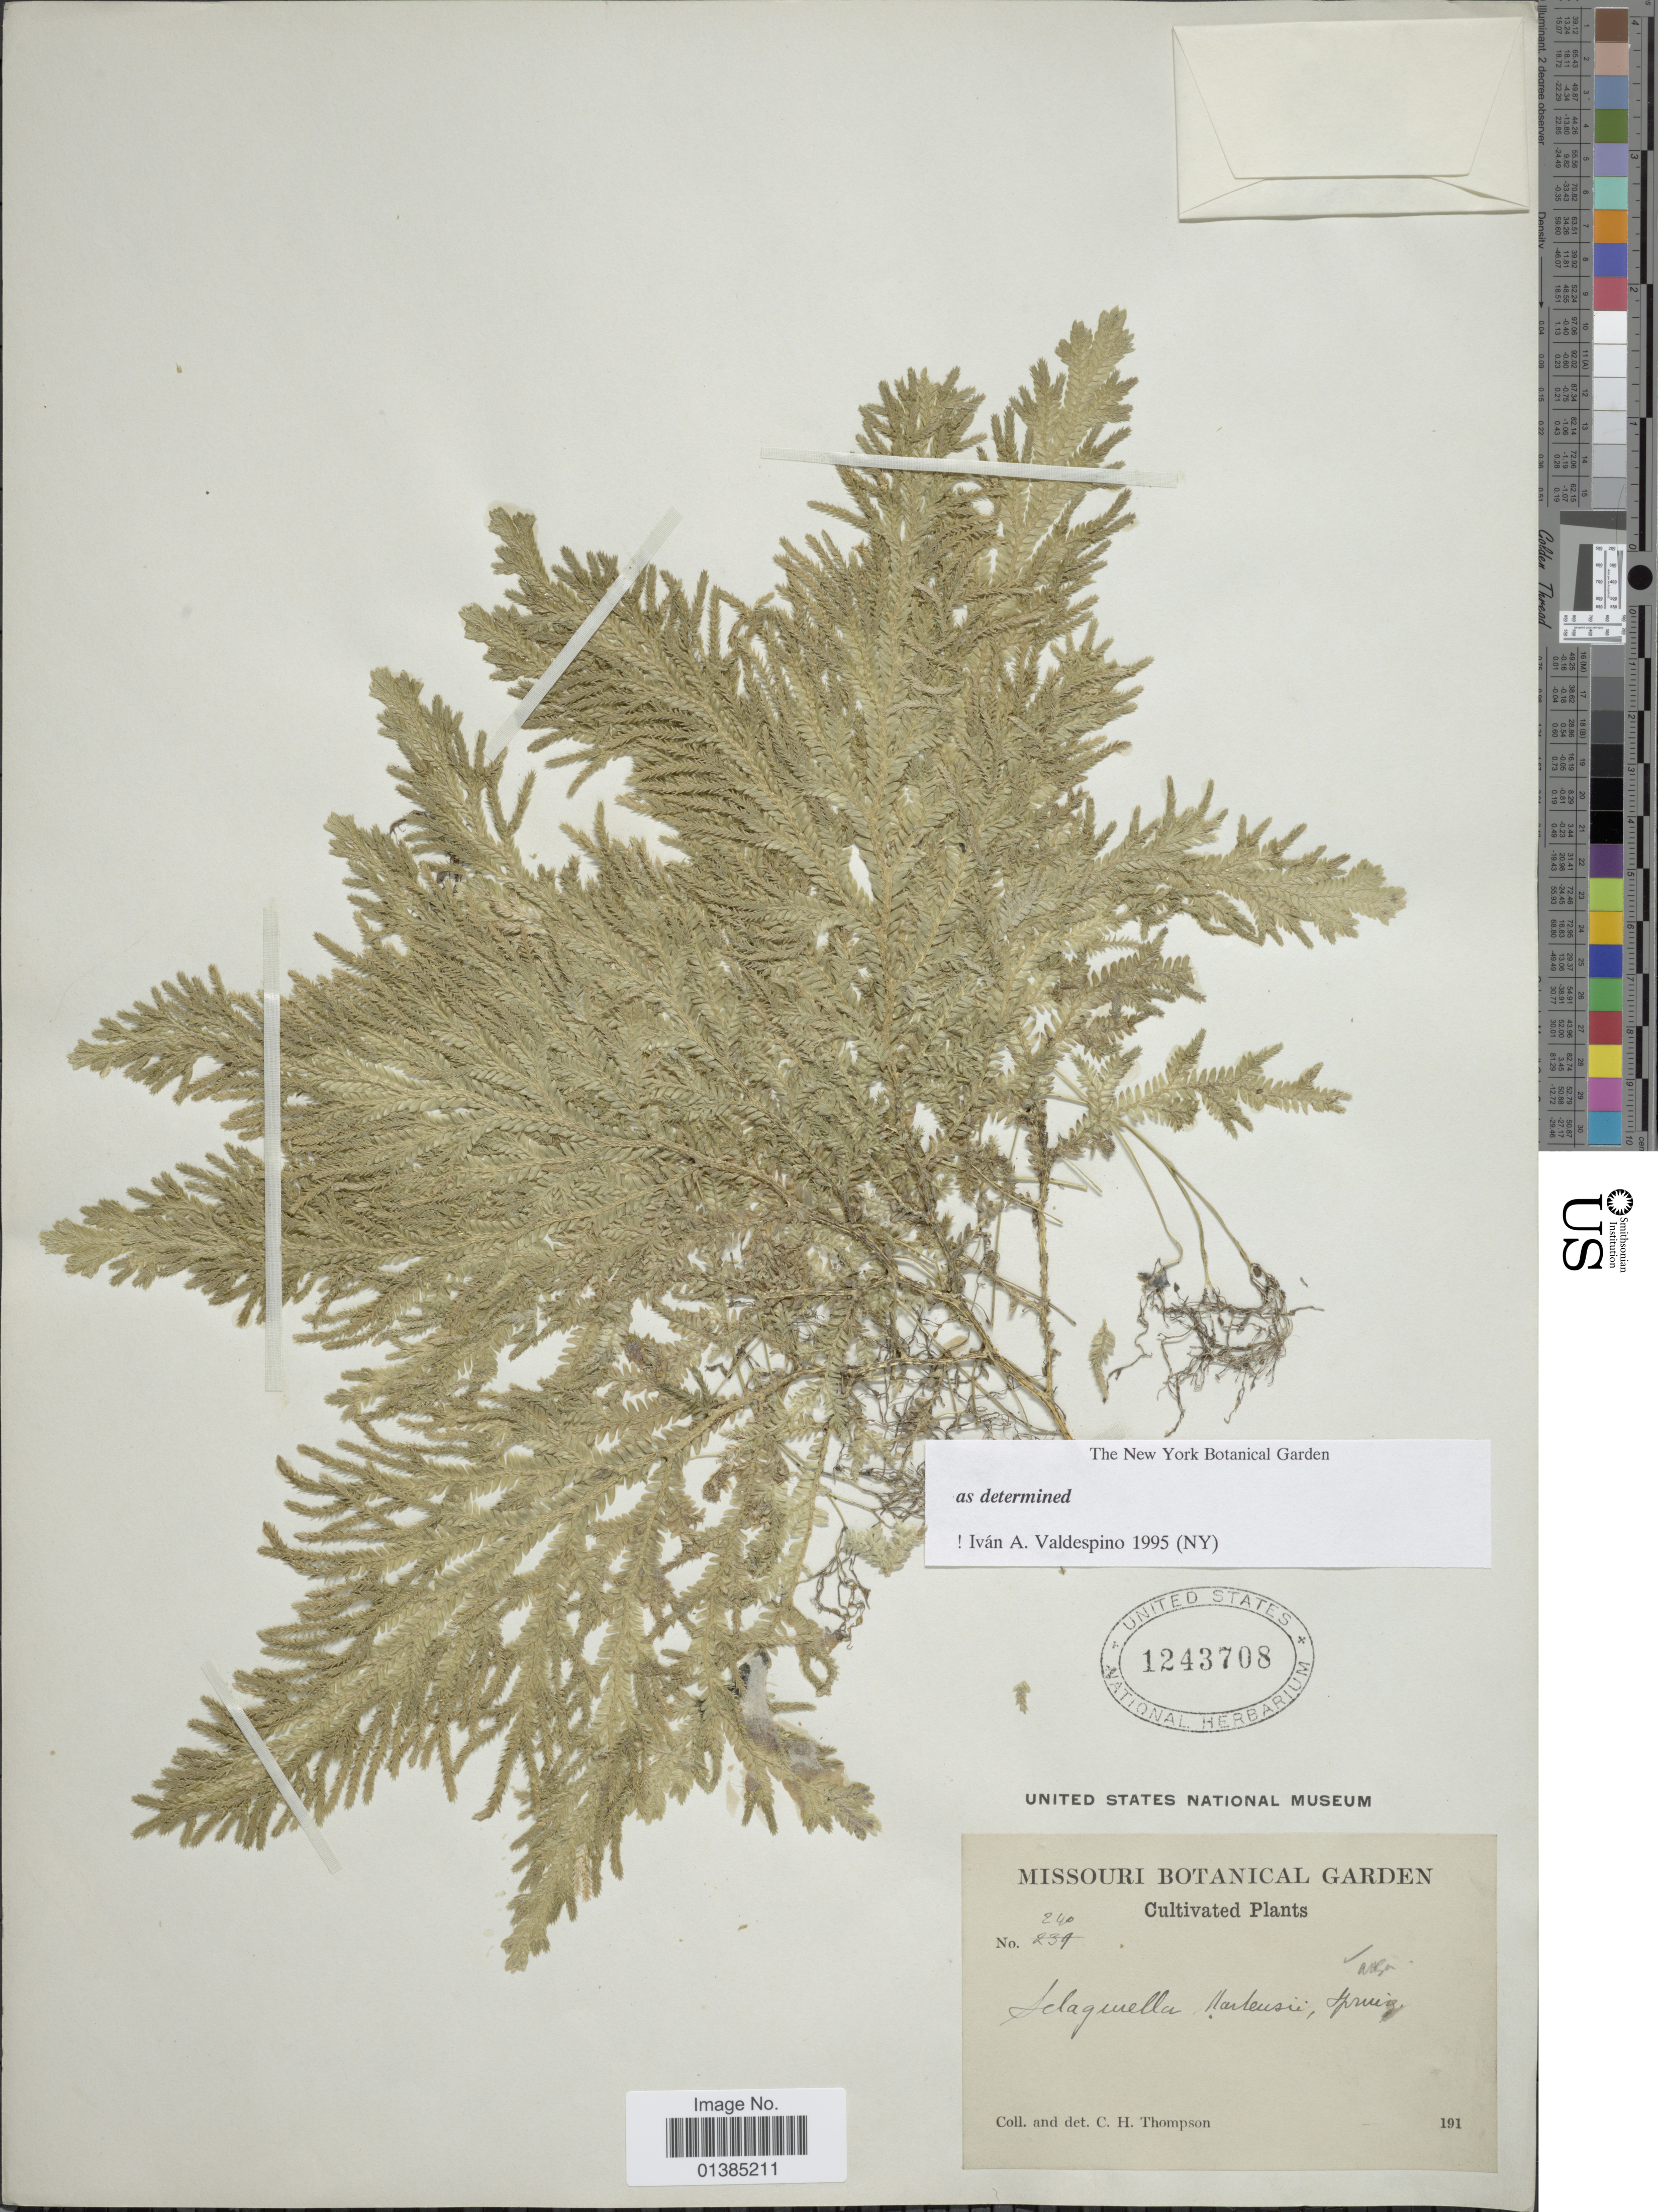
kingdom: Plantae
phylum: Tracheophyta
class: Lycopodiopsida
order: Selaginellales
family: Selaginellaceae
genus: Selaginella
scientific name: Selaginella martensii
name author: Spring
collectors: C. H. Thompson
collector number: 240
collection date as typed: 191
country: United States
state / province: Missouri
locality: Missouri Botanical Garden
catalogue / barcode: US 1243708